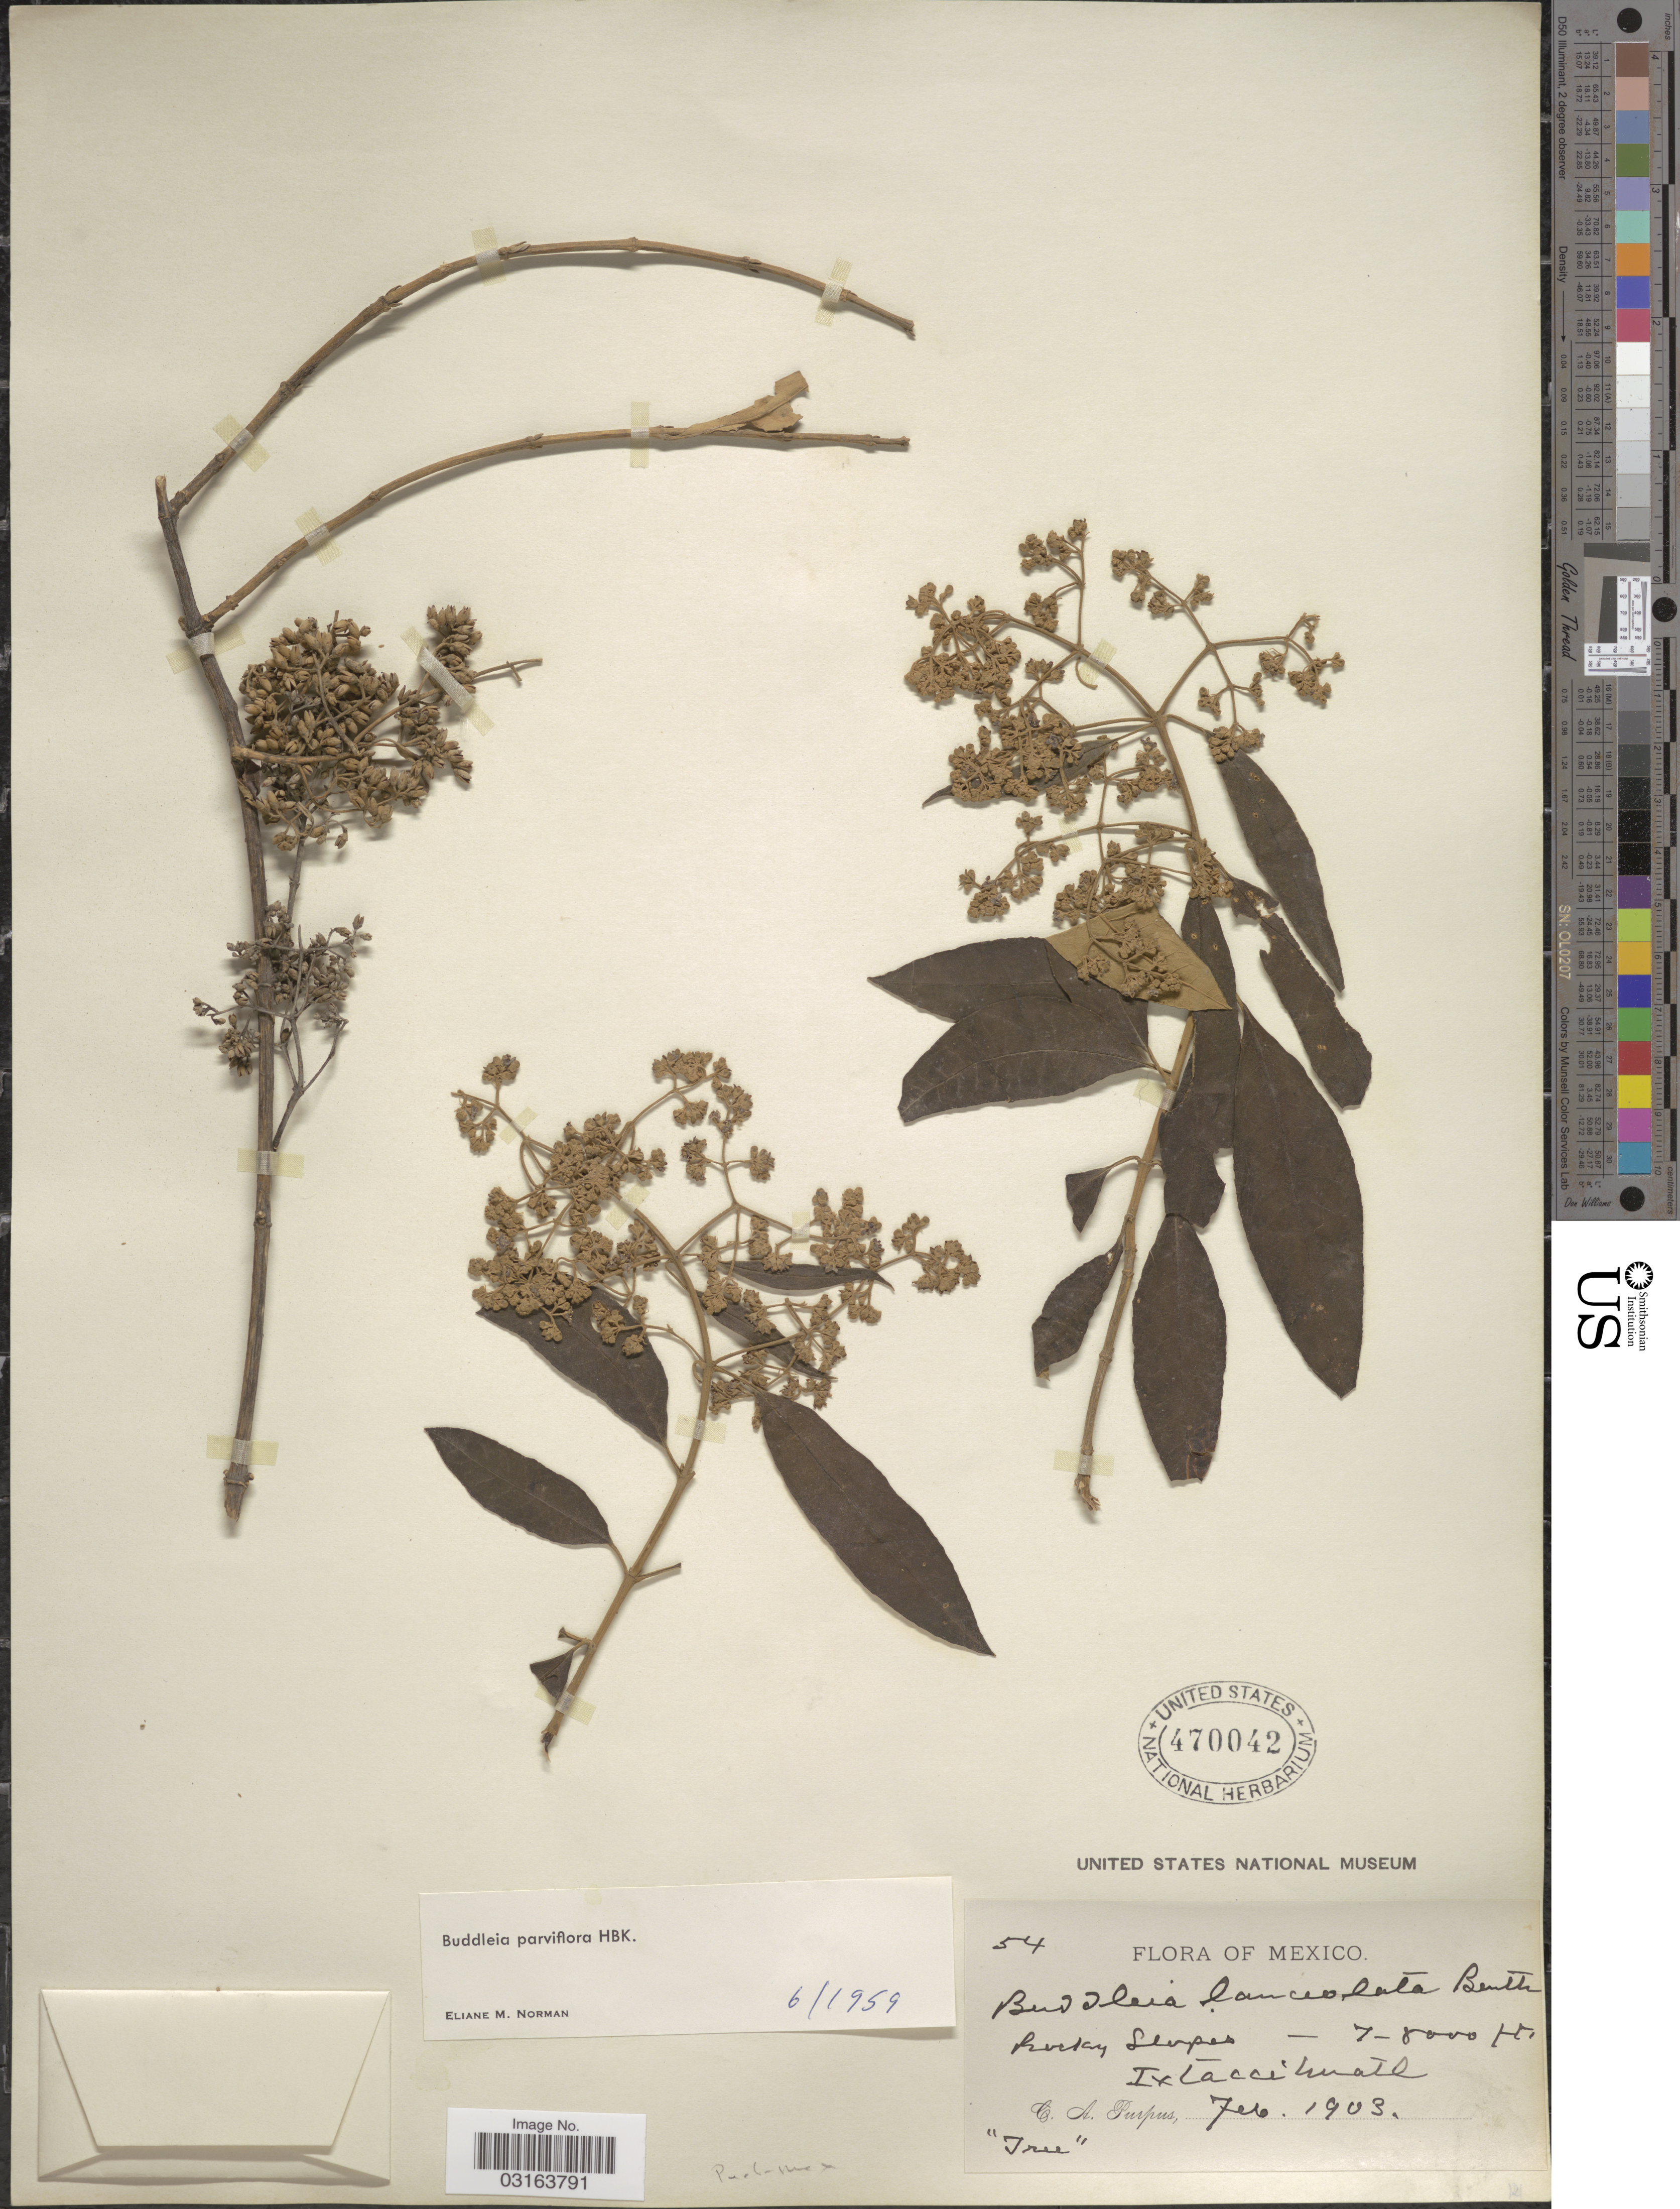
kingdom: Plantae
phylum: Tracheophyta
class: Magnoliopsida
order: Lamiales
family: Scrophulariaceae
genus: Buddleja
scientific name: Buddleja parviflora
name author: Kunth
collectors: C. A. Purpus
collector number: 54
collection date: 1903-02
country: Mexico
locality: Ixtaccihuatl.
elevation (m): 2134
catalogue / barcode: US 470042